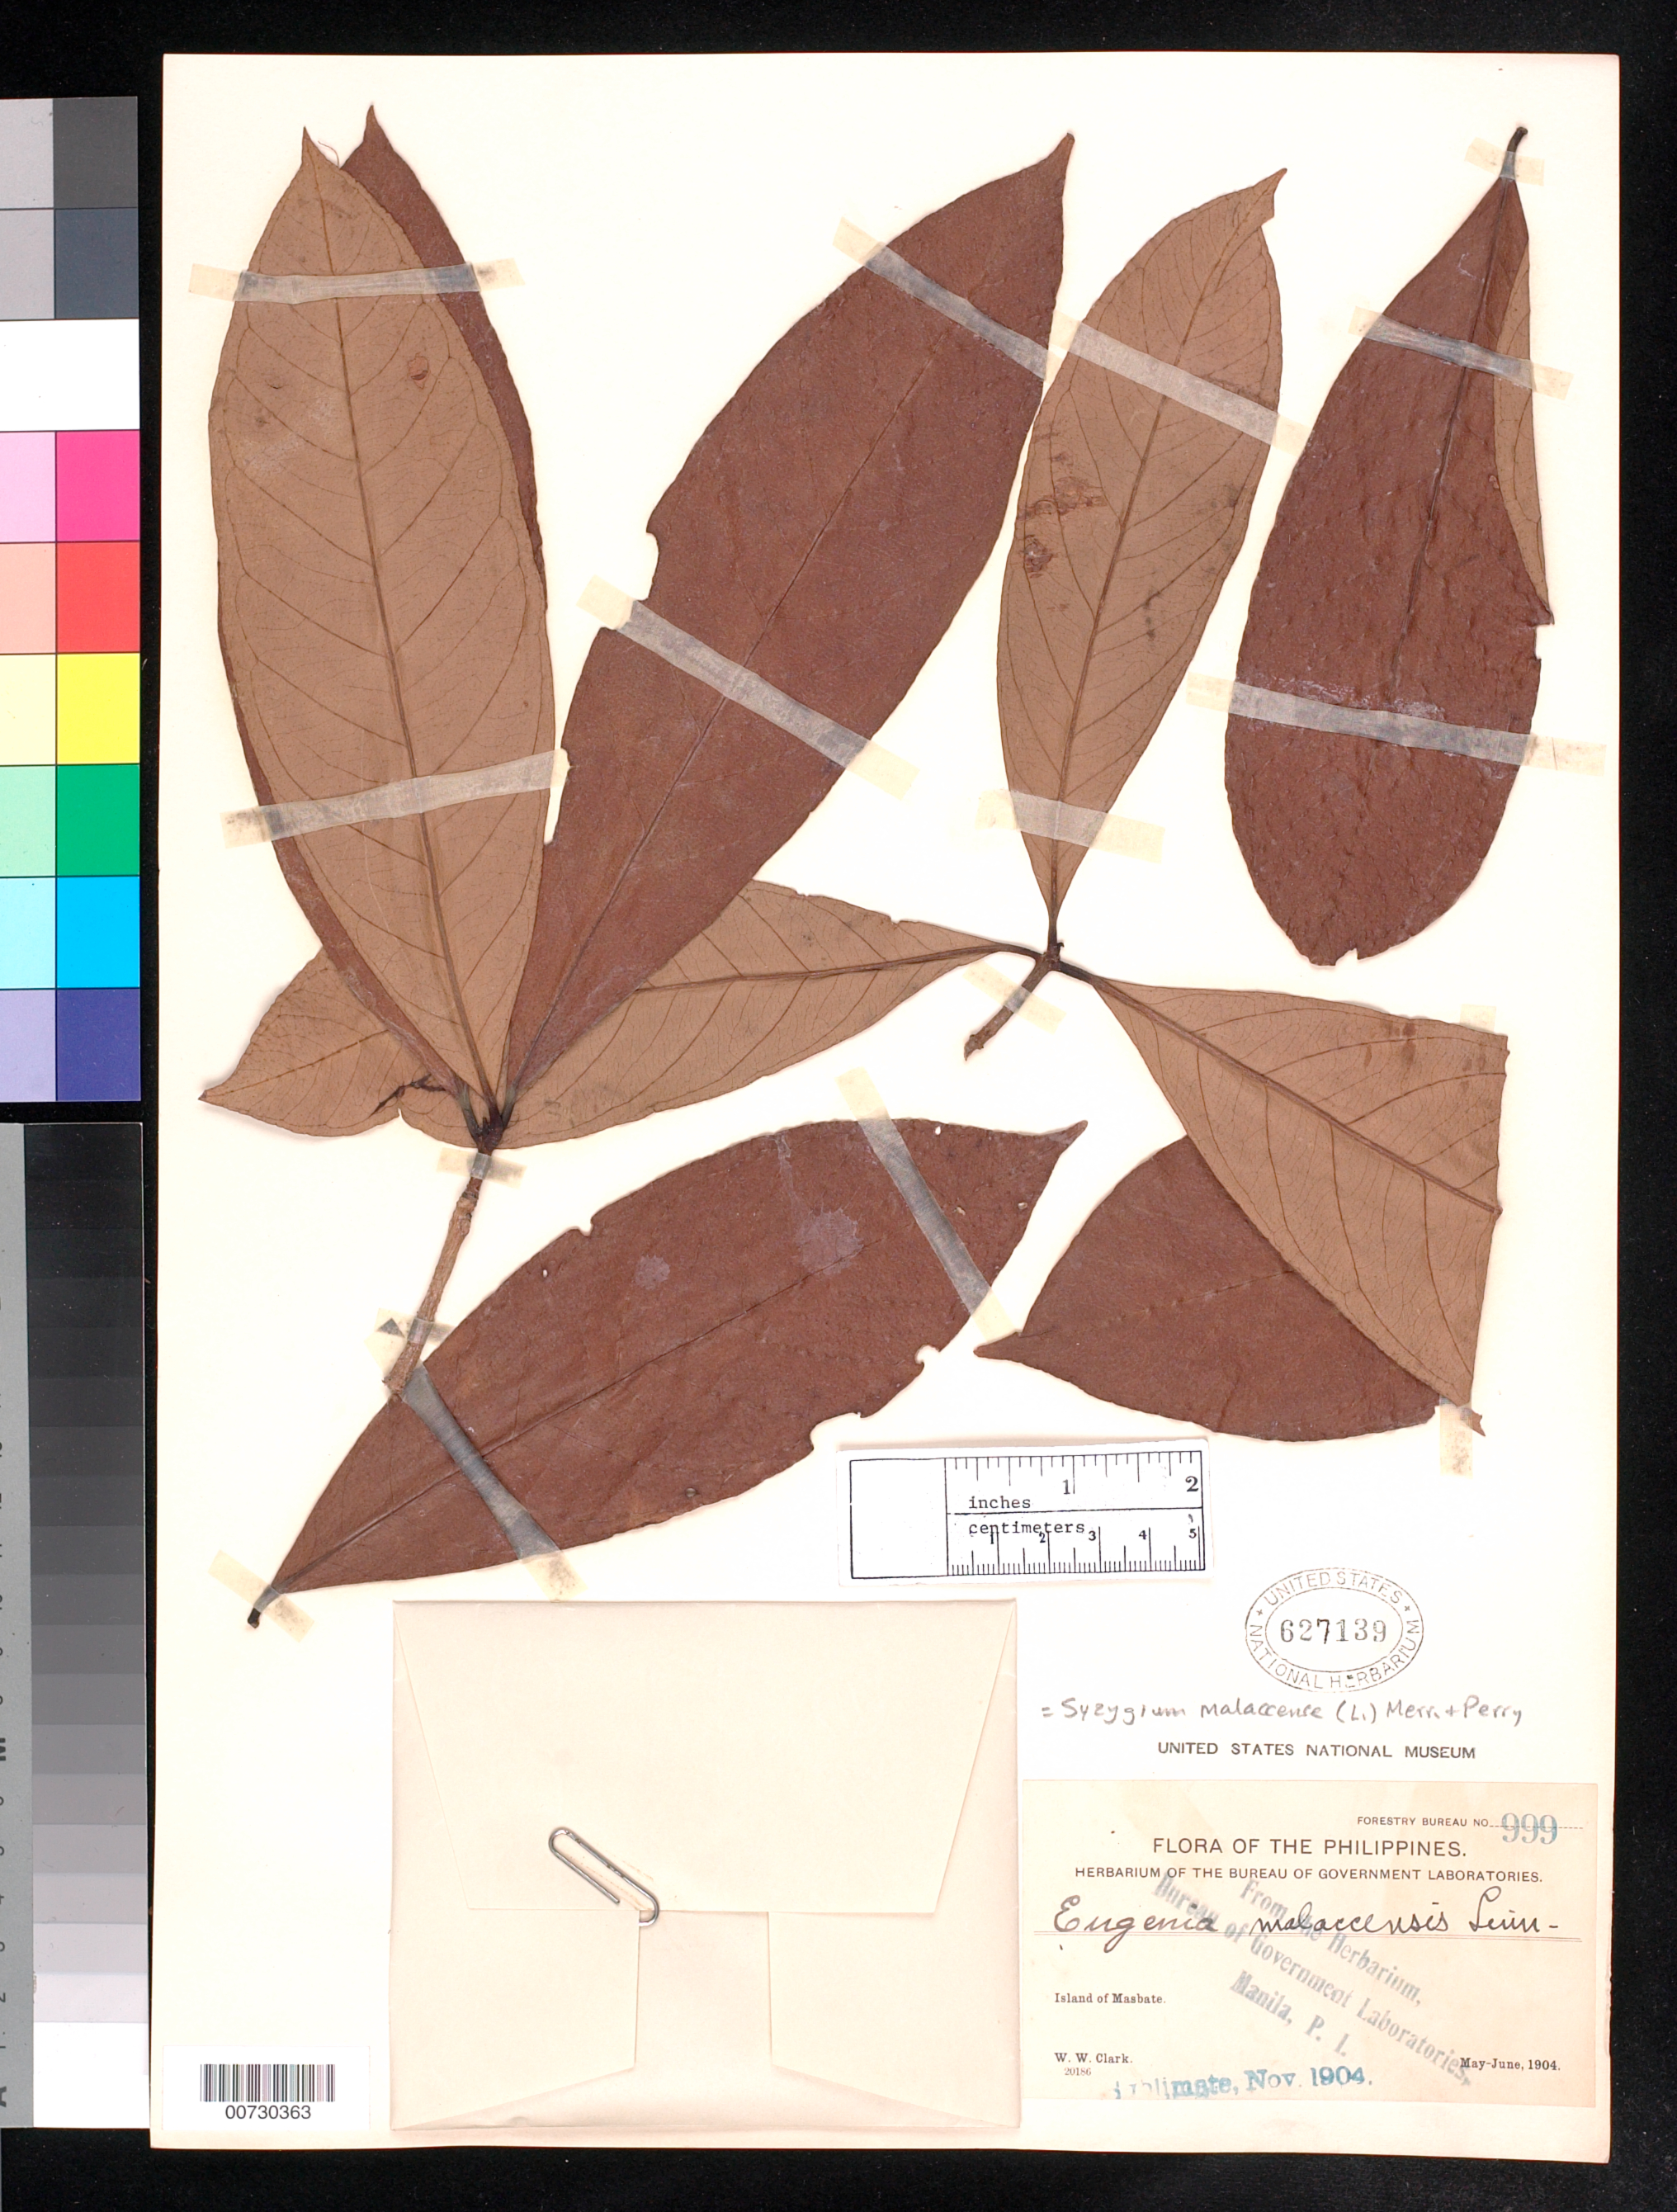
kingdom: Plantae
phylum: Tracheophyta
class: Magnoliopsida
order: Myrtales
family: Myrtaceae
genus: Syzygium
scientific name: Syzygium malaccense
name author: (L.) Merr. & L.M. Perry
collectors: W. W. Clark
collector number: For. Bur. 999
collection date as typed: May 1904 to -- Jun 1904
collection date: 1904-05/1904-06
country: Philippines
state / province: Bicol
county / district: Masbate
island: Masbate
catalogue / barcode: US 627139